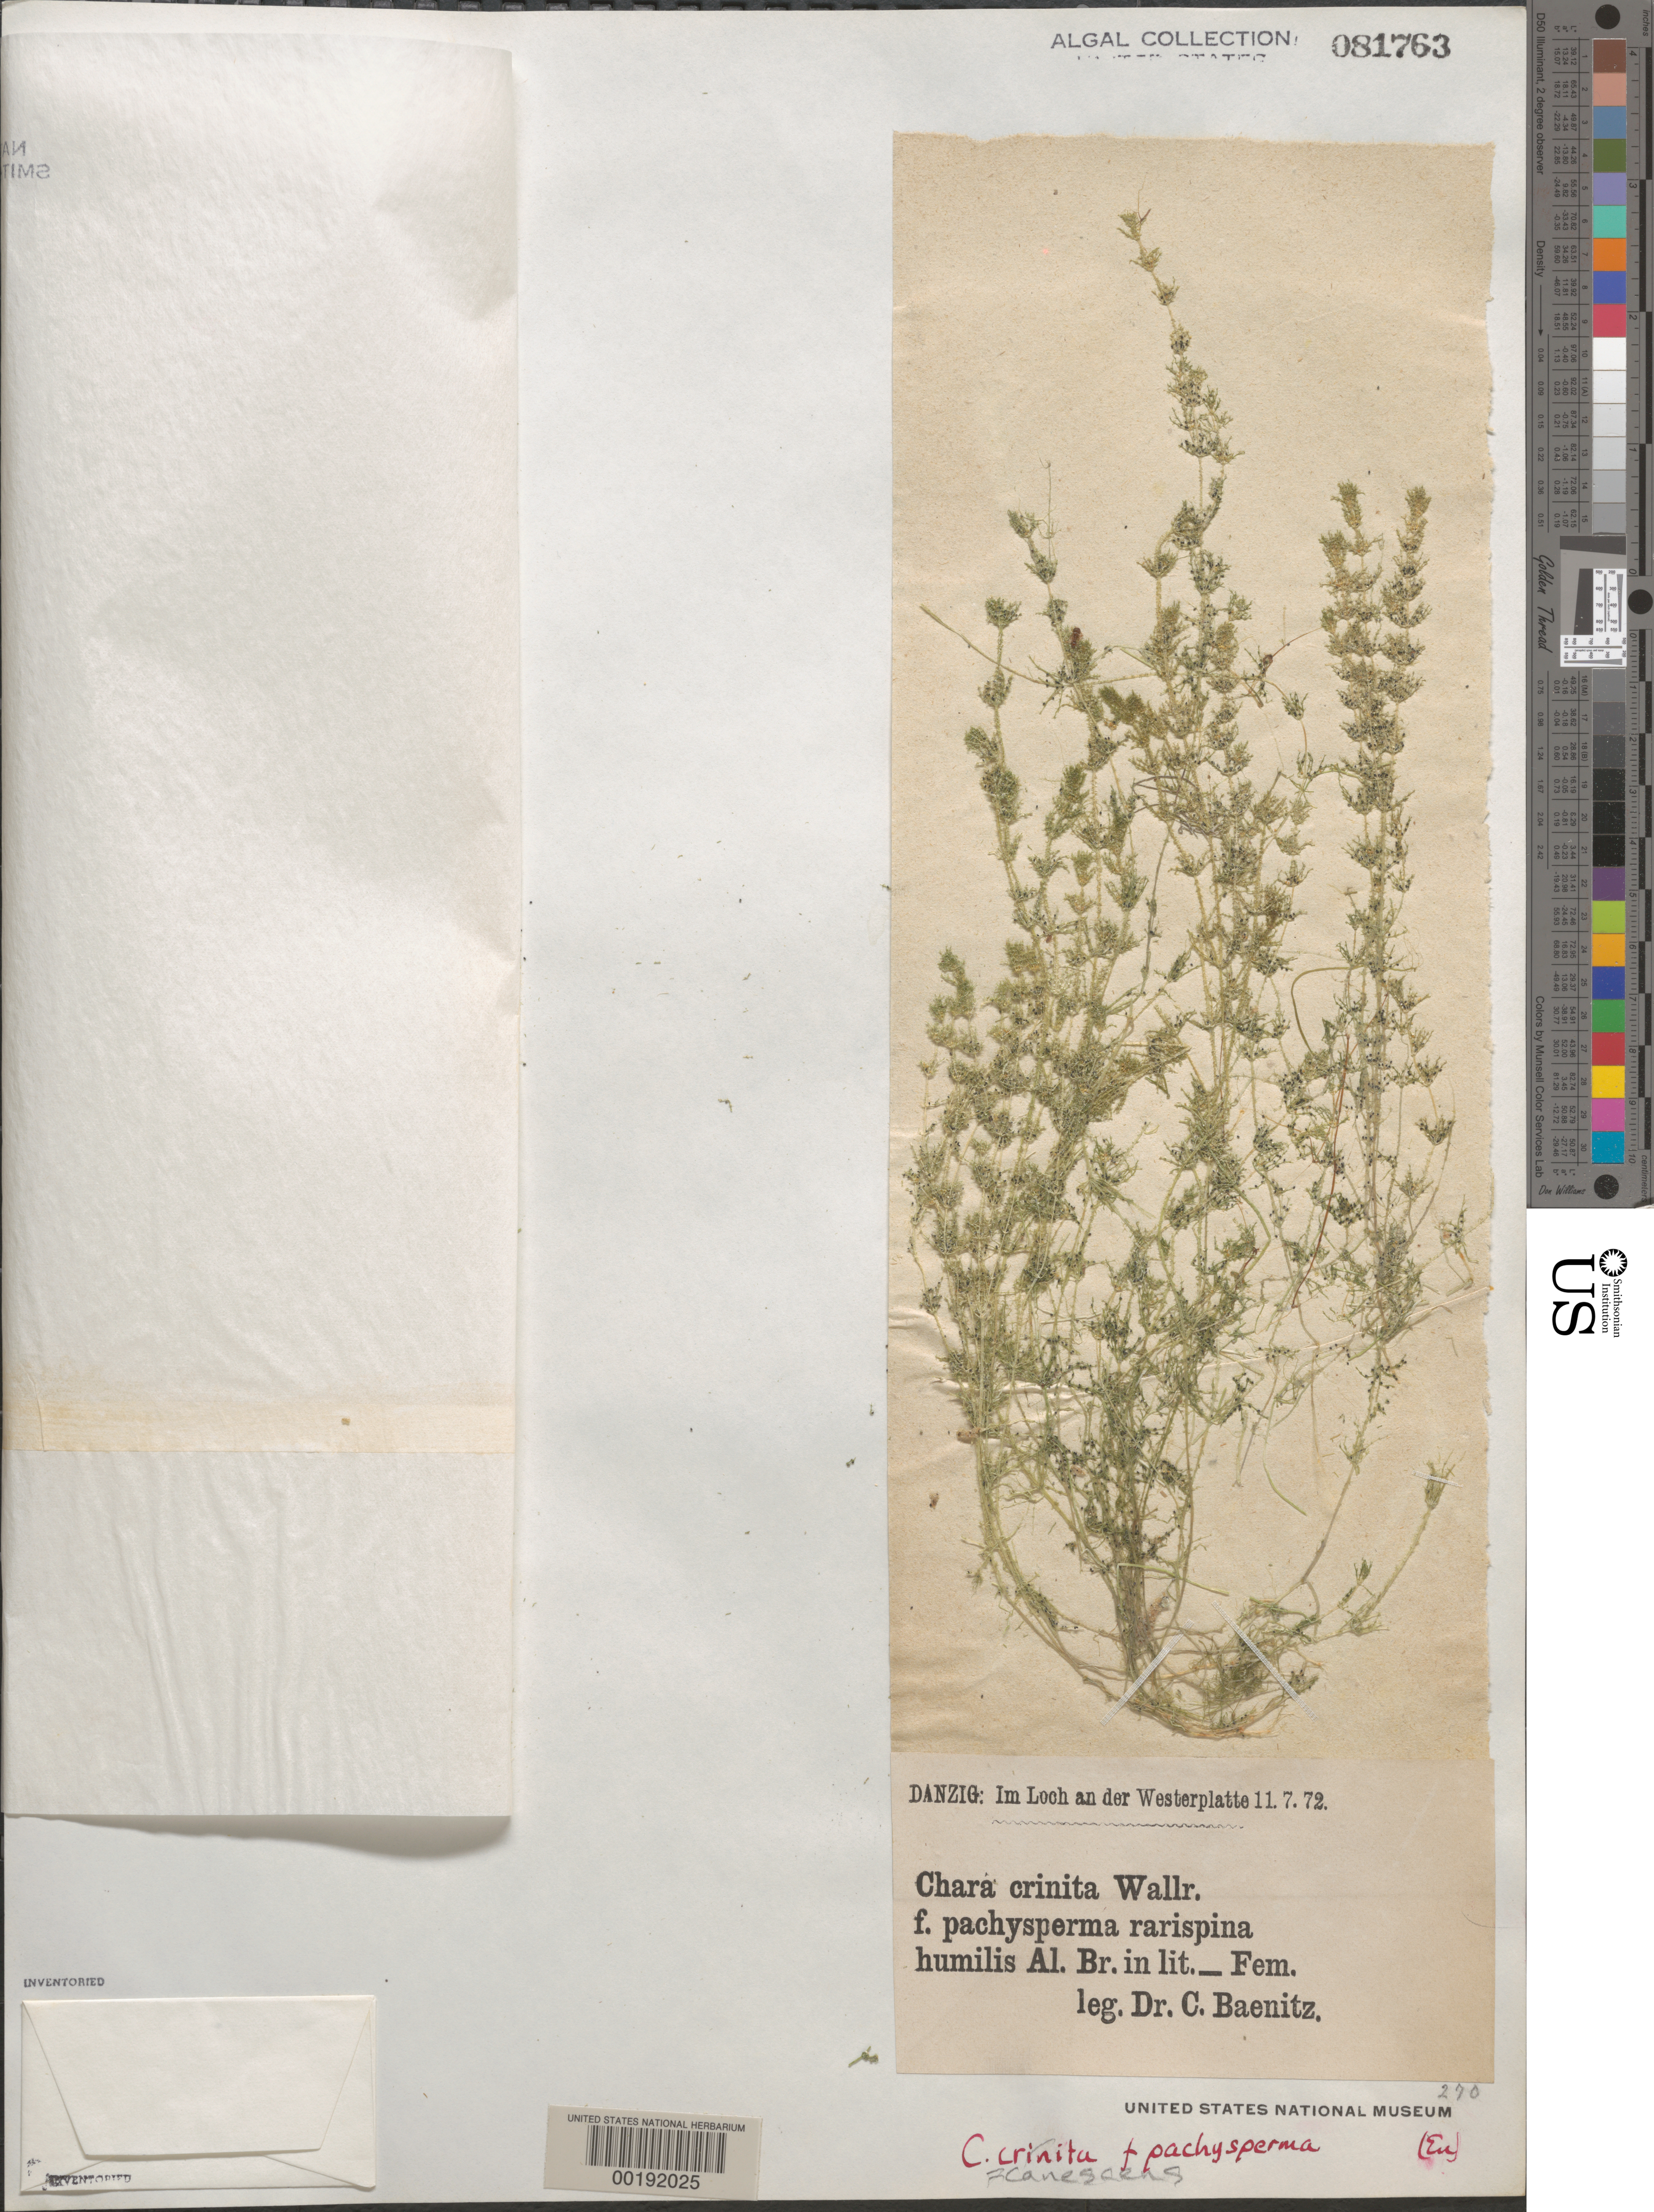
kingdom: Plantae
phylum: Charophyta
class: Charophyceae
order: Charales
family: Characeae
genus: Chara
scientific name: Chara canescens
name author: Loisel.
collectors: C. G. Baenitz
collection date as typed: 11 Jul 1872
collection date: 1872-07-11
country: Poland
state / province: Pomorskie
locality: Westerplatte lock, gdansk (danzig)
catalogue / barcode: US 81763